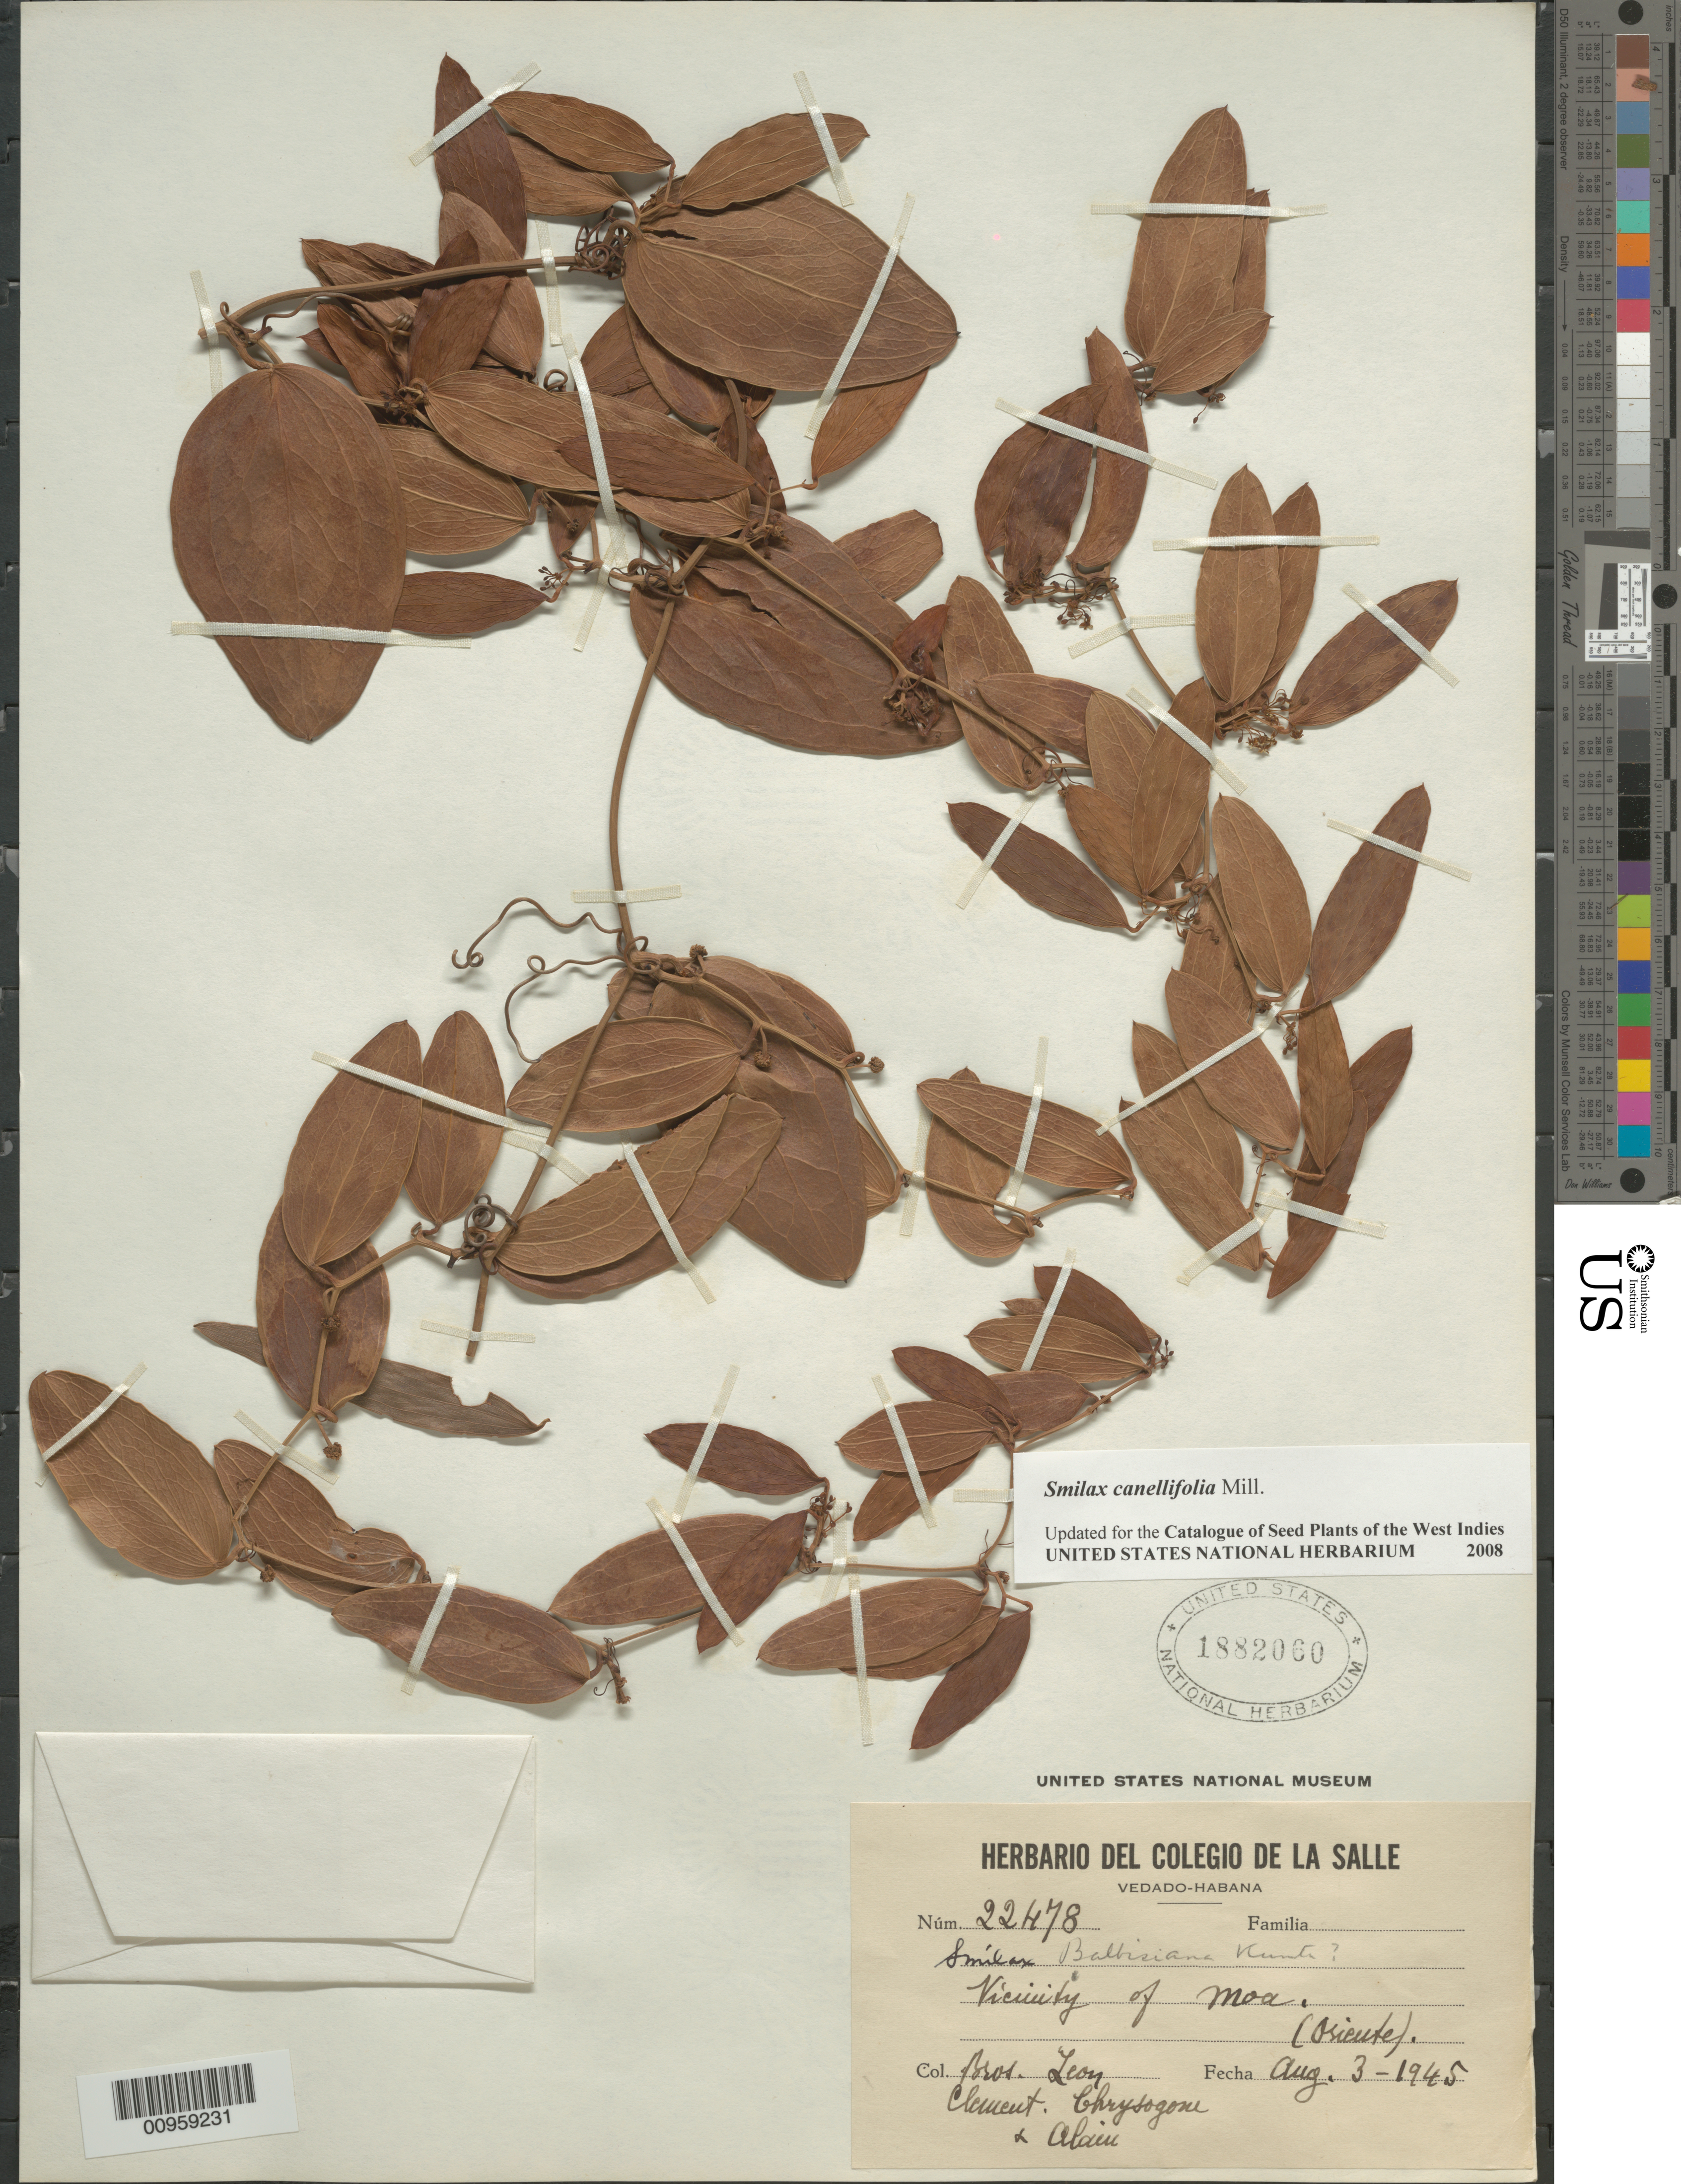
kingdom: Plantae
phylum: Tracheophyta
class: Liliopsida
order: Liliales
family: Smilacaceae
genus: Smilax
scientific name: Smilax canellifolia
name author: Mill.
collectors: Bro. León, Bro. Clemente, B. Chrysogone & A. H. Liogier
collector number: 22478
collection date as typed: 03 Aug 1945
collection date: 1945-08-03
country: Cuba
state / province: Holguín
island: Cuba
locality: Vicinity of Moa [Oriente]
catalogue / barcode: US 1882060